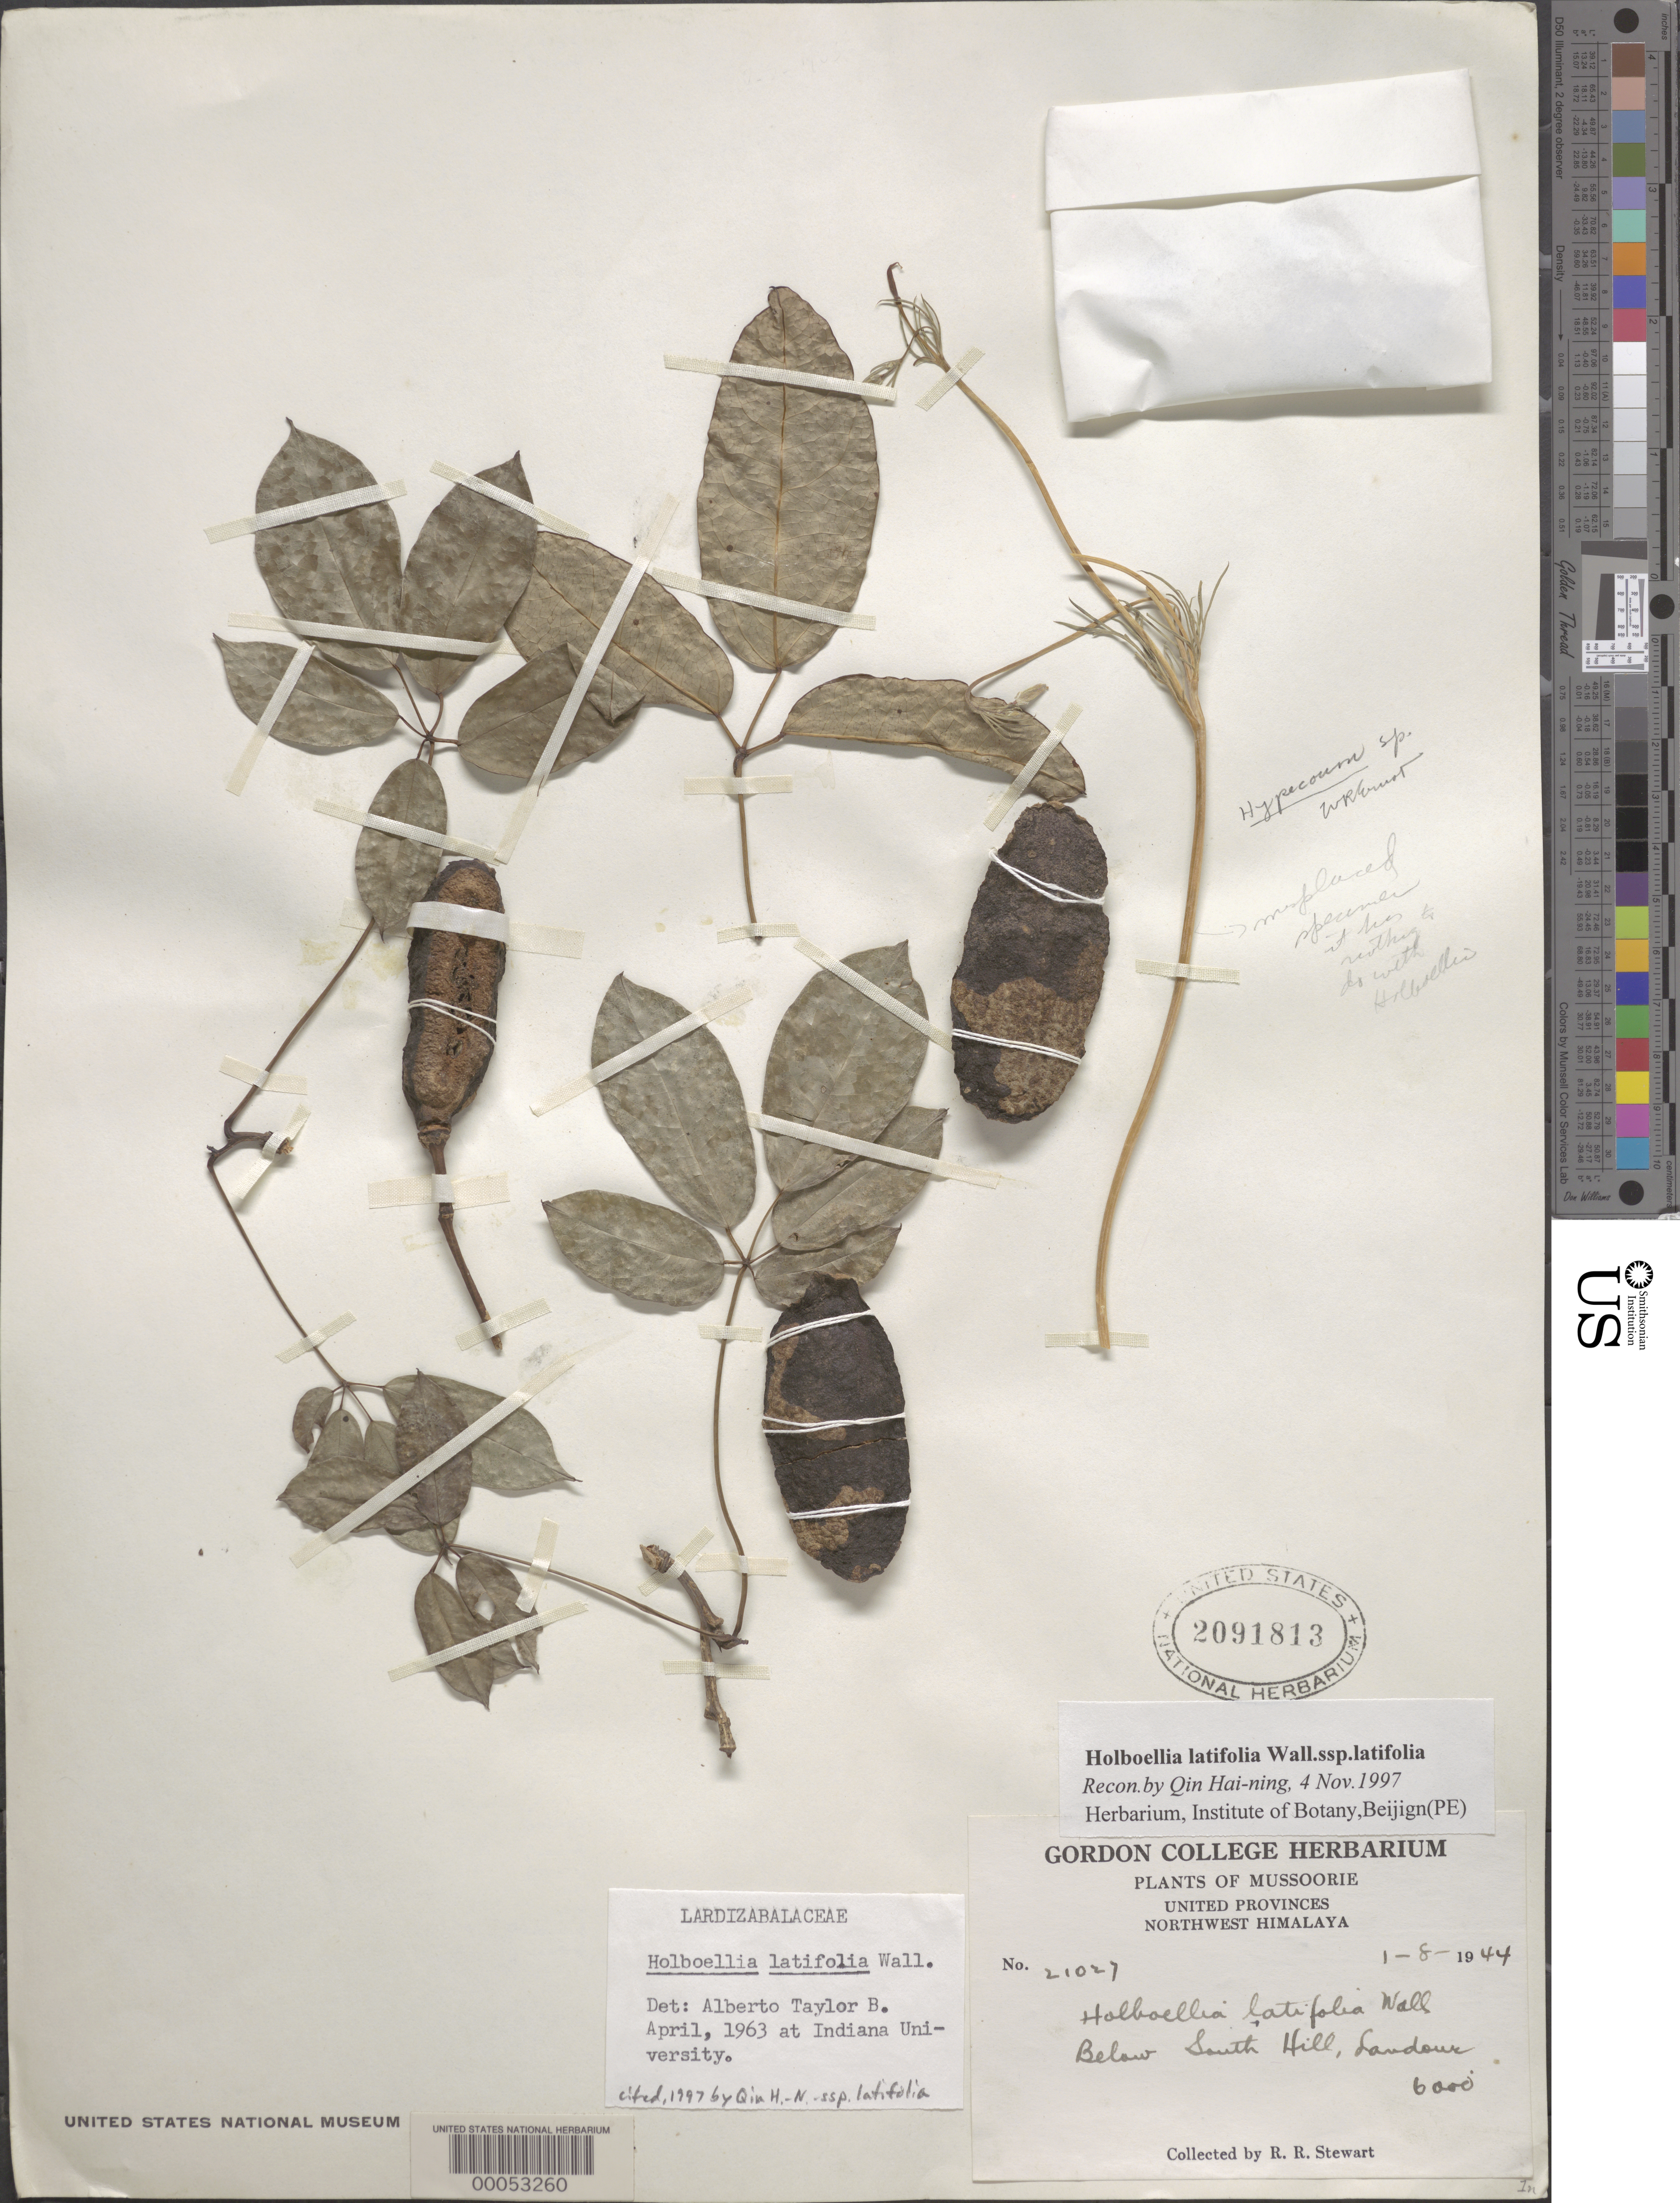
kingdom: Plantae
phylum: Tracheophyta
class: Magnoliopsida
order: Ranunculales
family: Lardizabalaceae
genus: Stauntonia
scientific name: Stauntonia latifolia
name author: (Wall.) R. Br. & Wall.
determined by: Strong, Mark T., (BOT), Smithsonian Institution - National Museum of Natural History (UNITED STATES)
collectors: R. R. Stewart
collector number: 21027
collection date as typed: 08 Jan 1944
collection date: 1944-01-08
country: India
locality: Landour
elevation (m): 1829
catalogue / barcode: US 2091813